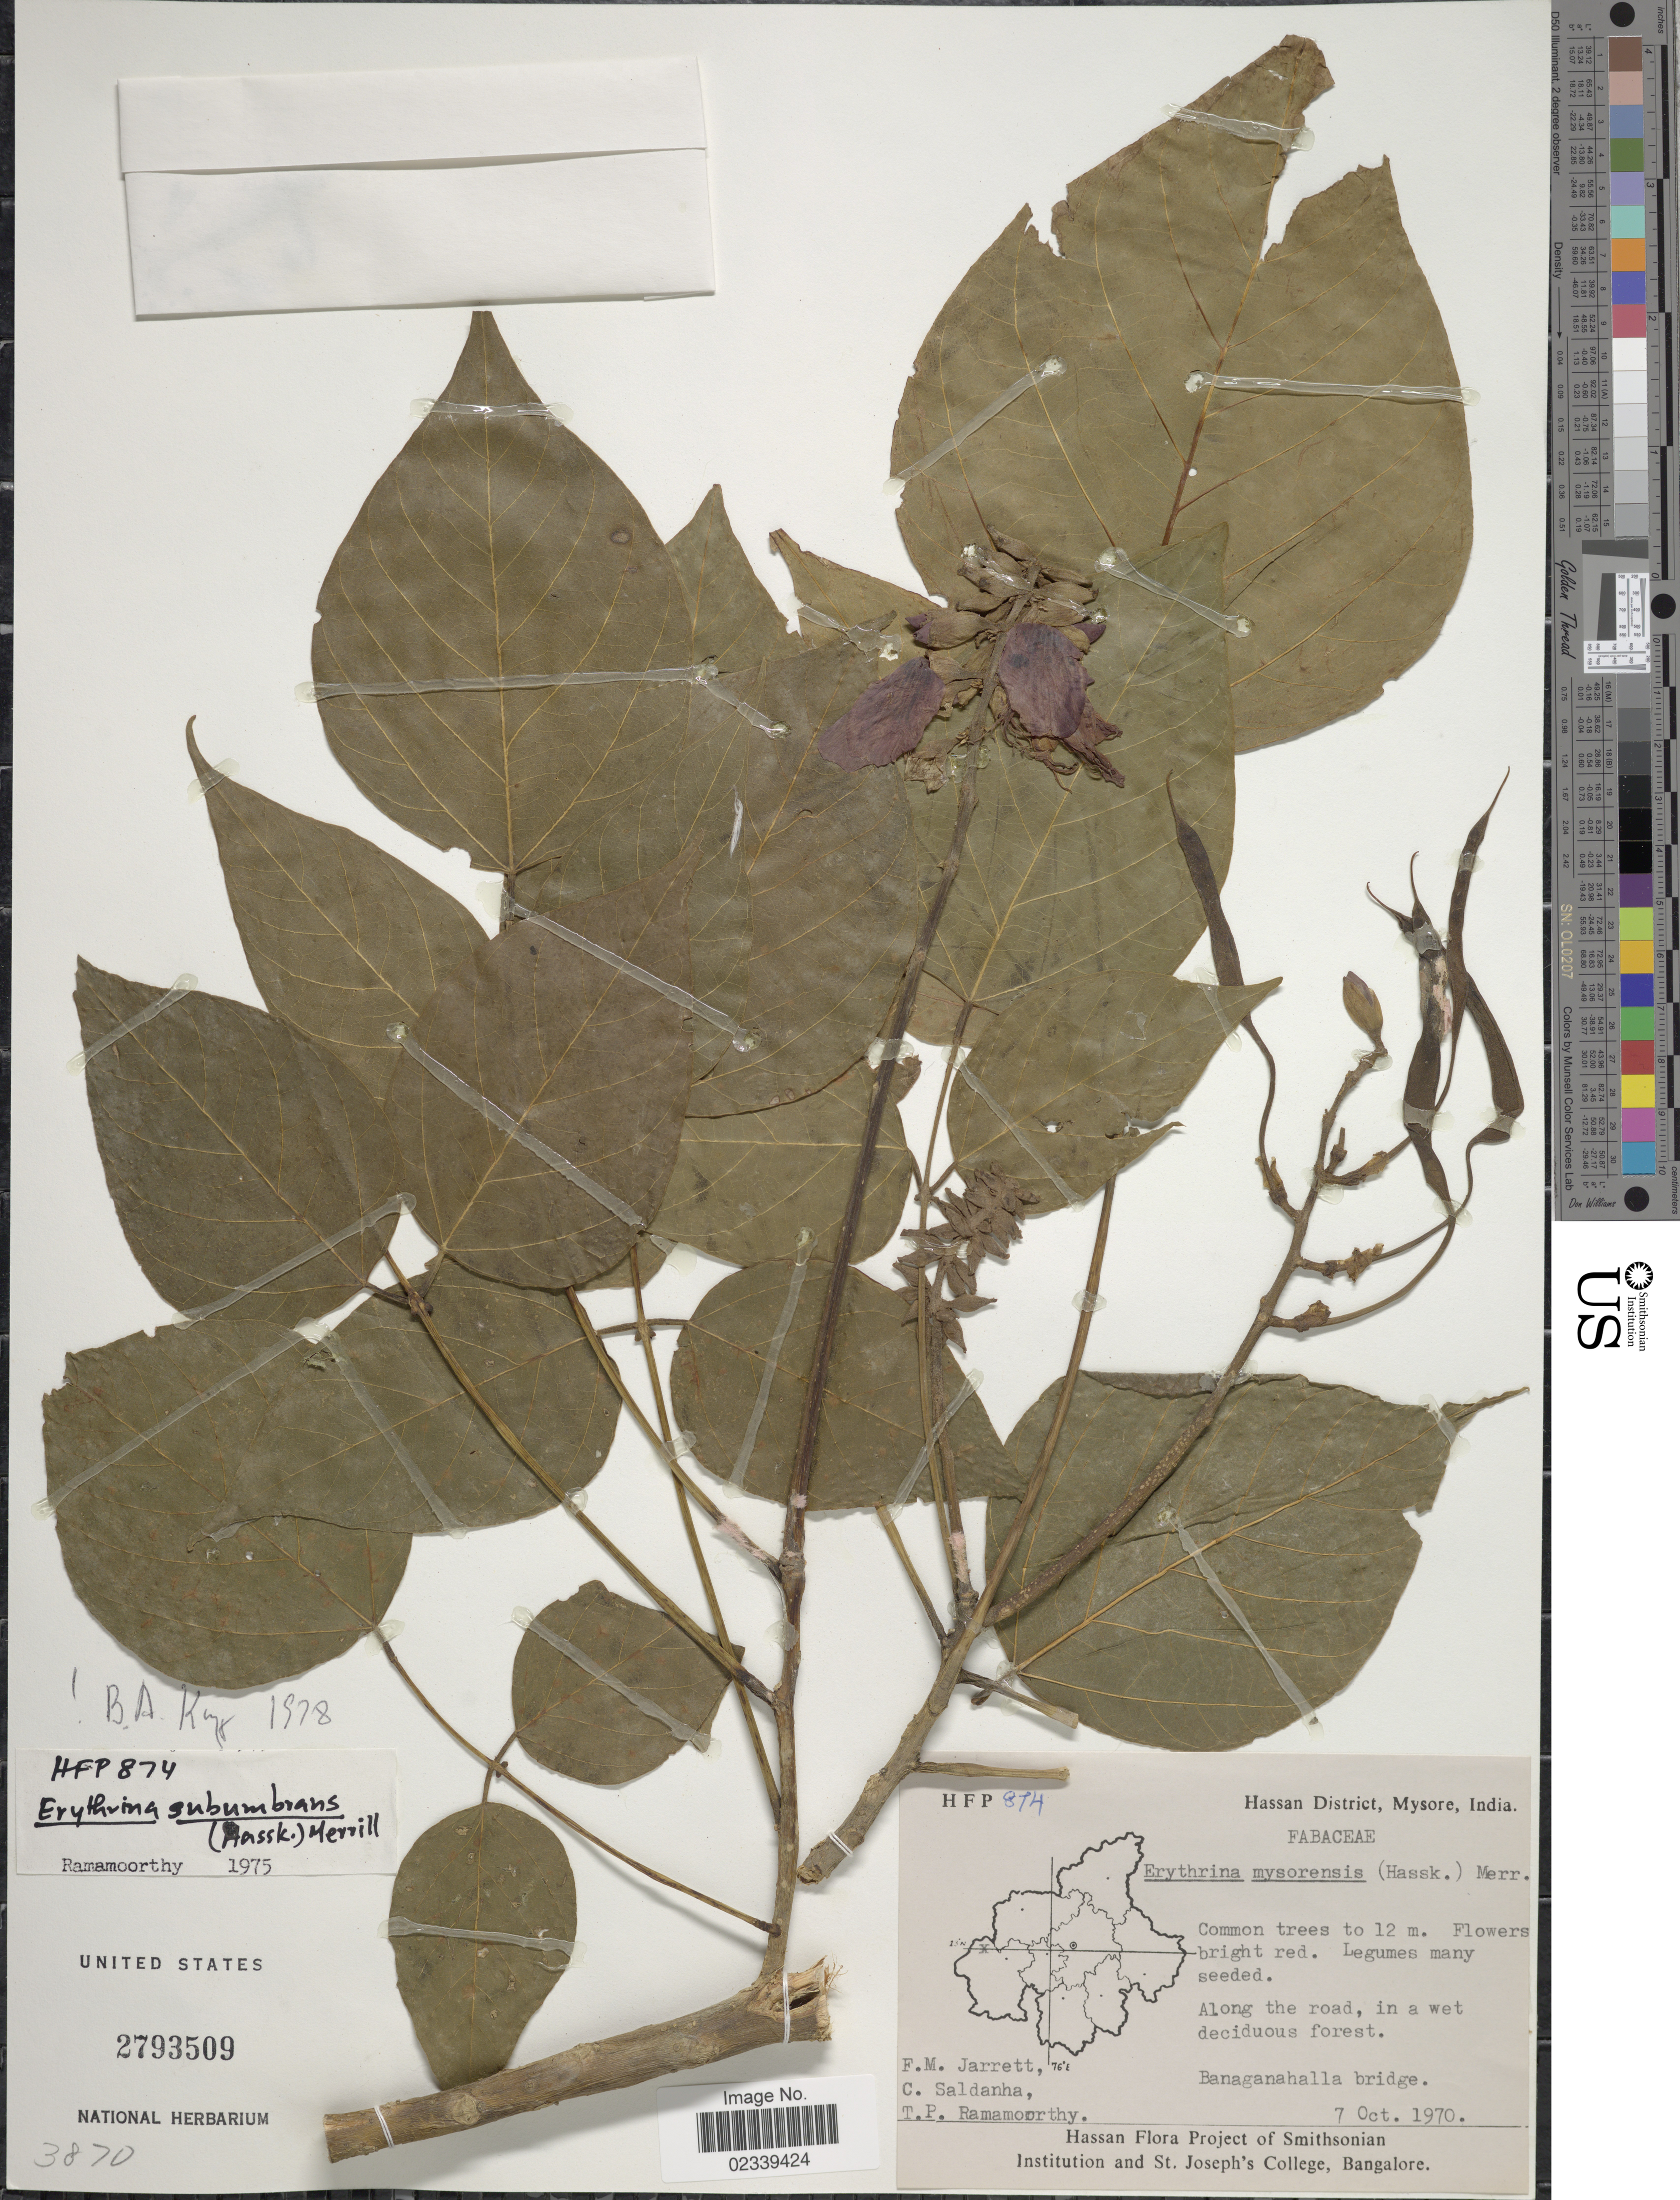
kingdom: Plantae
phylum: Tracheophyta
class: Magnoliopsida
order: Fabales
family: Fabaceae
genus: Erythrina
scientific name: Erythrina subumbrans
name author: (Hassk.) Merr.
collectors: F. M. Jarrett, C. Saldanha & T. P. Ramamoorthy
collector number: H F P 874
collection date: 1970-10-07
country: India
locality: Hassan District, Mysore, along the road, in a wet deciduous forest, Banaganahalla bridge.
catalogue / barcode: US 2793509